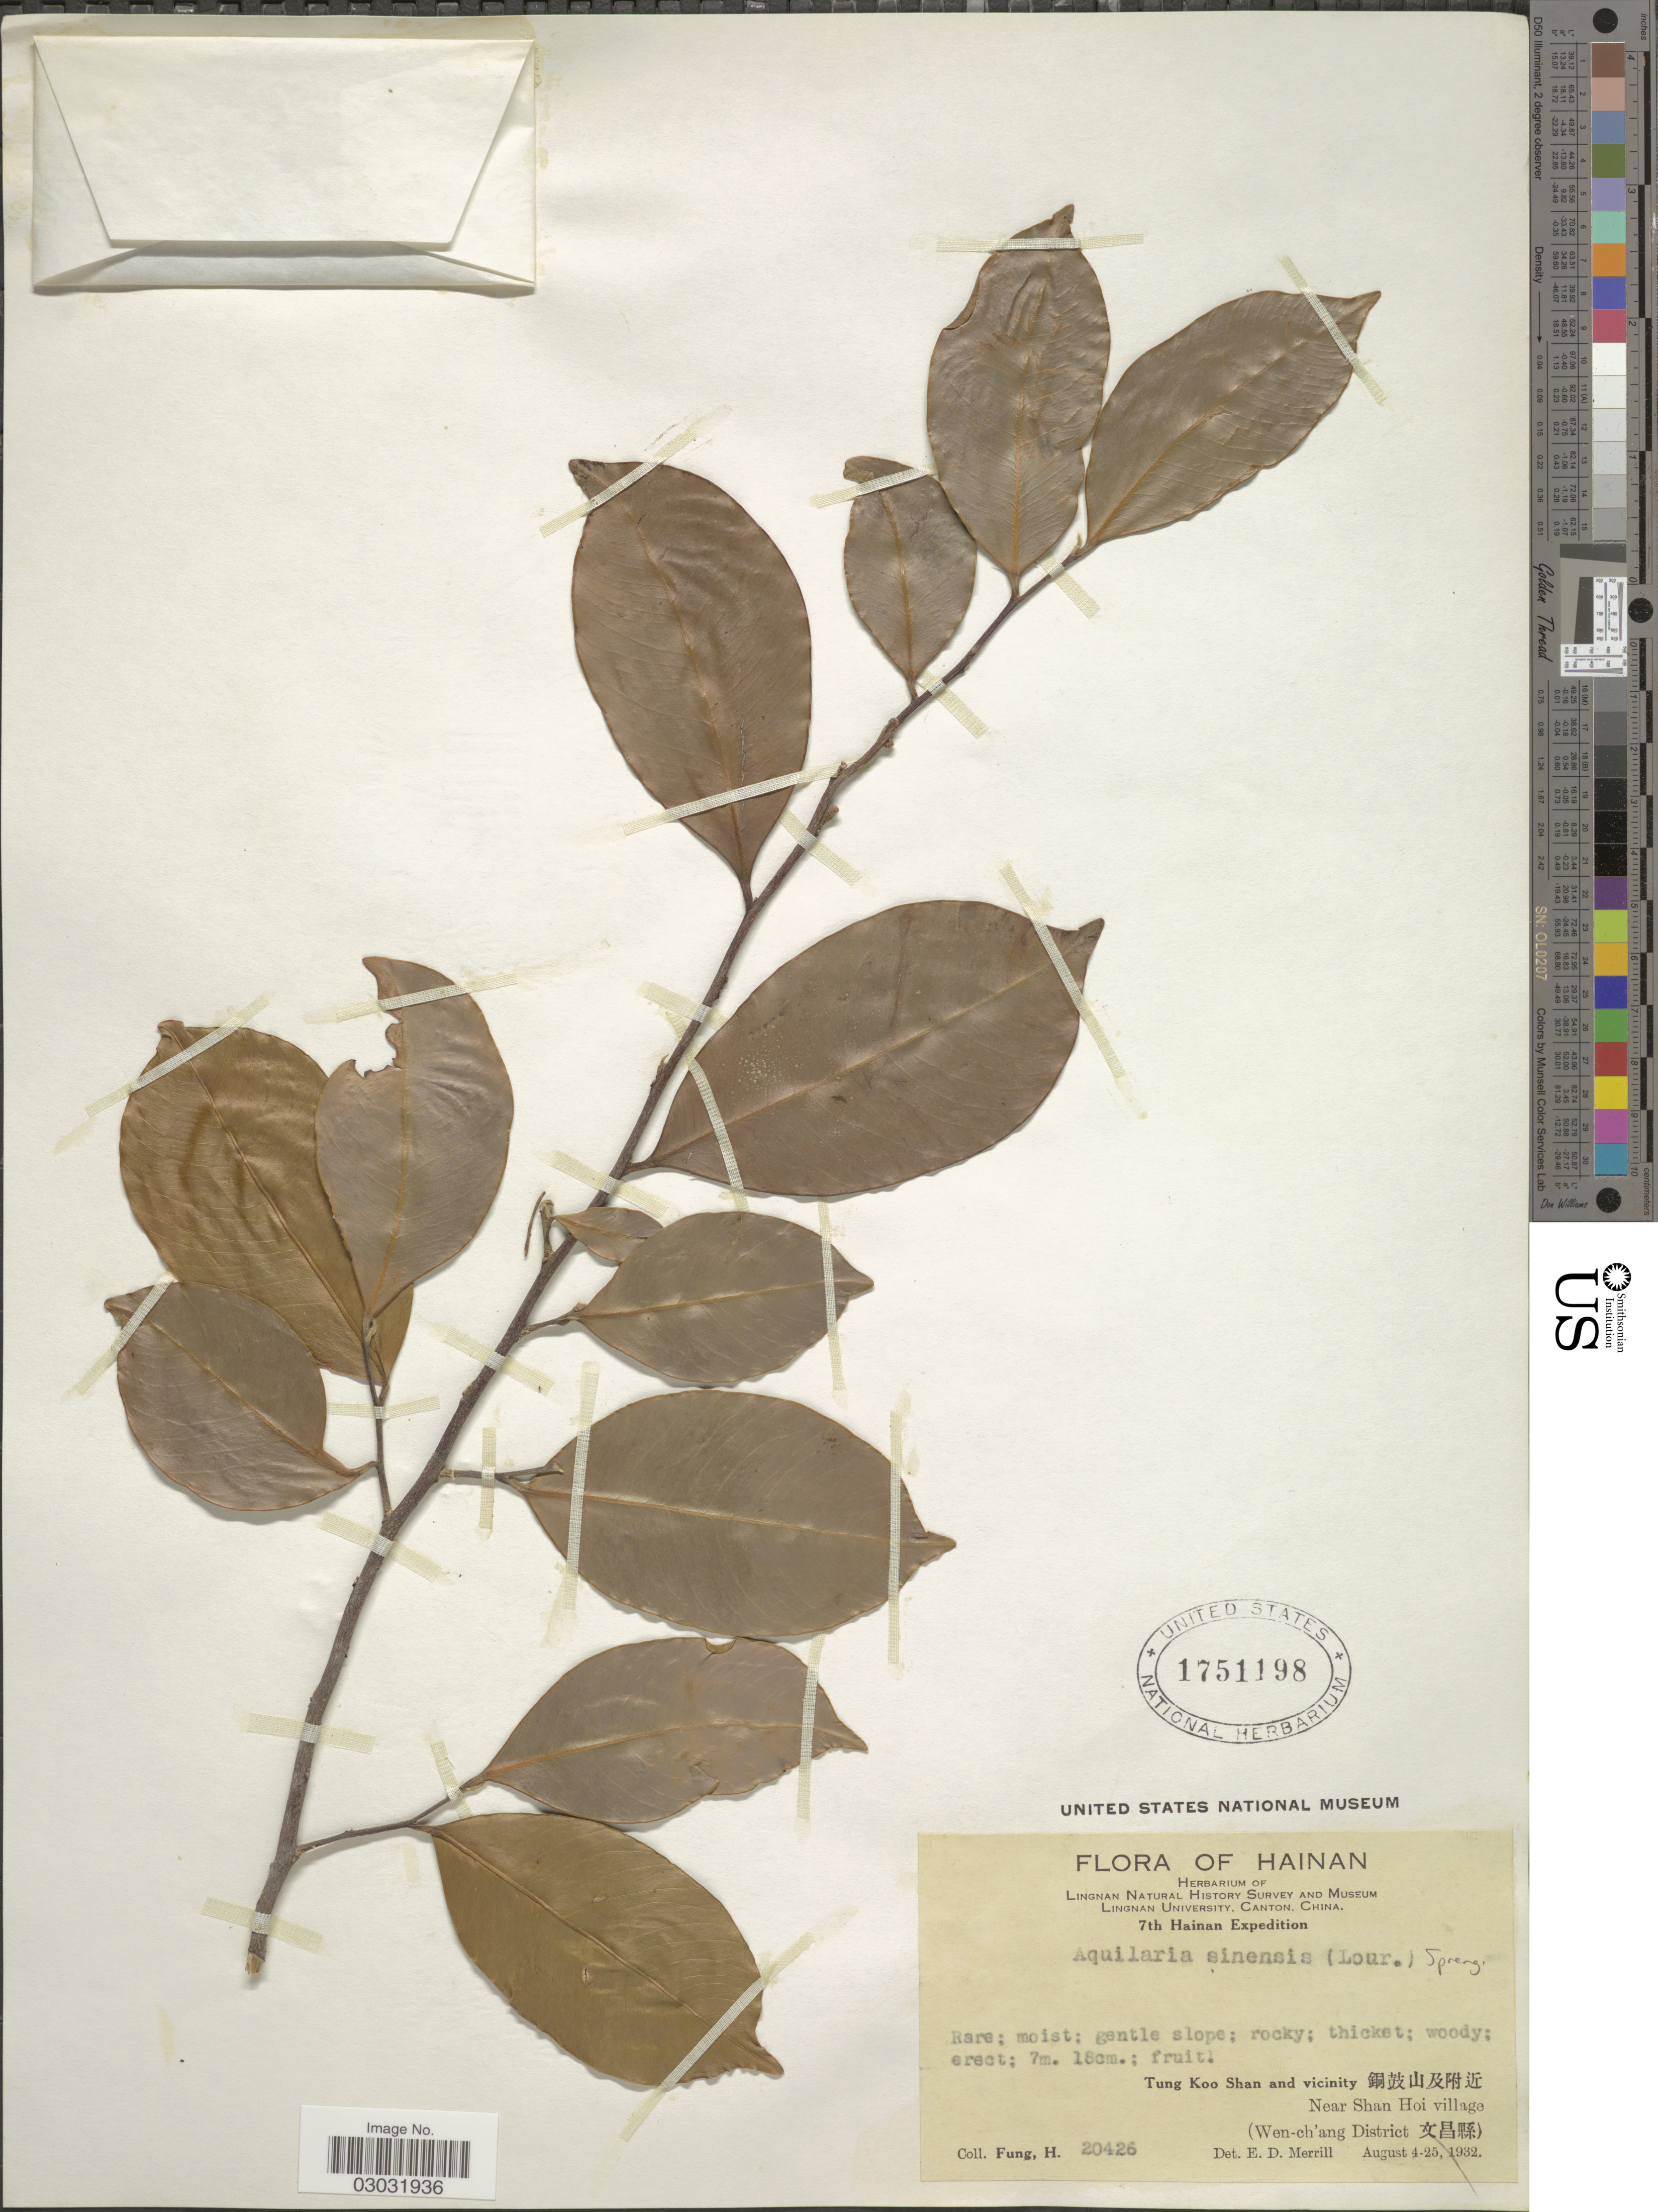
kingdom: Plantae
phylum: Tracheophyta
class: Magnoliopsida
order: Malvales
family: Thymelaeaceae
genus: Aquilaria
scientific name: Aquilaria sinensis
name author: (Lour.) Spreng.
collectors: H. Fung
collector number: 20426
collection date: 1932-08-04/1932-08-25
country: China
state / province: Hainan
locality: Near Shan Hoi village (Wen-ch'ang District).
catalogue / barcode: US 1751198